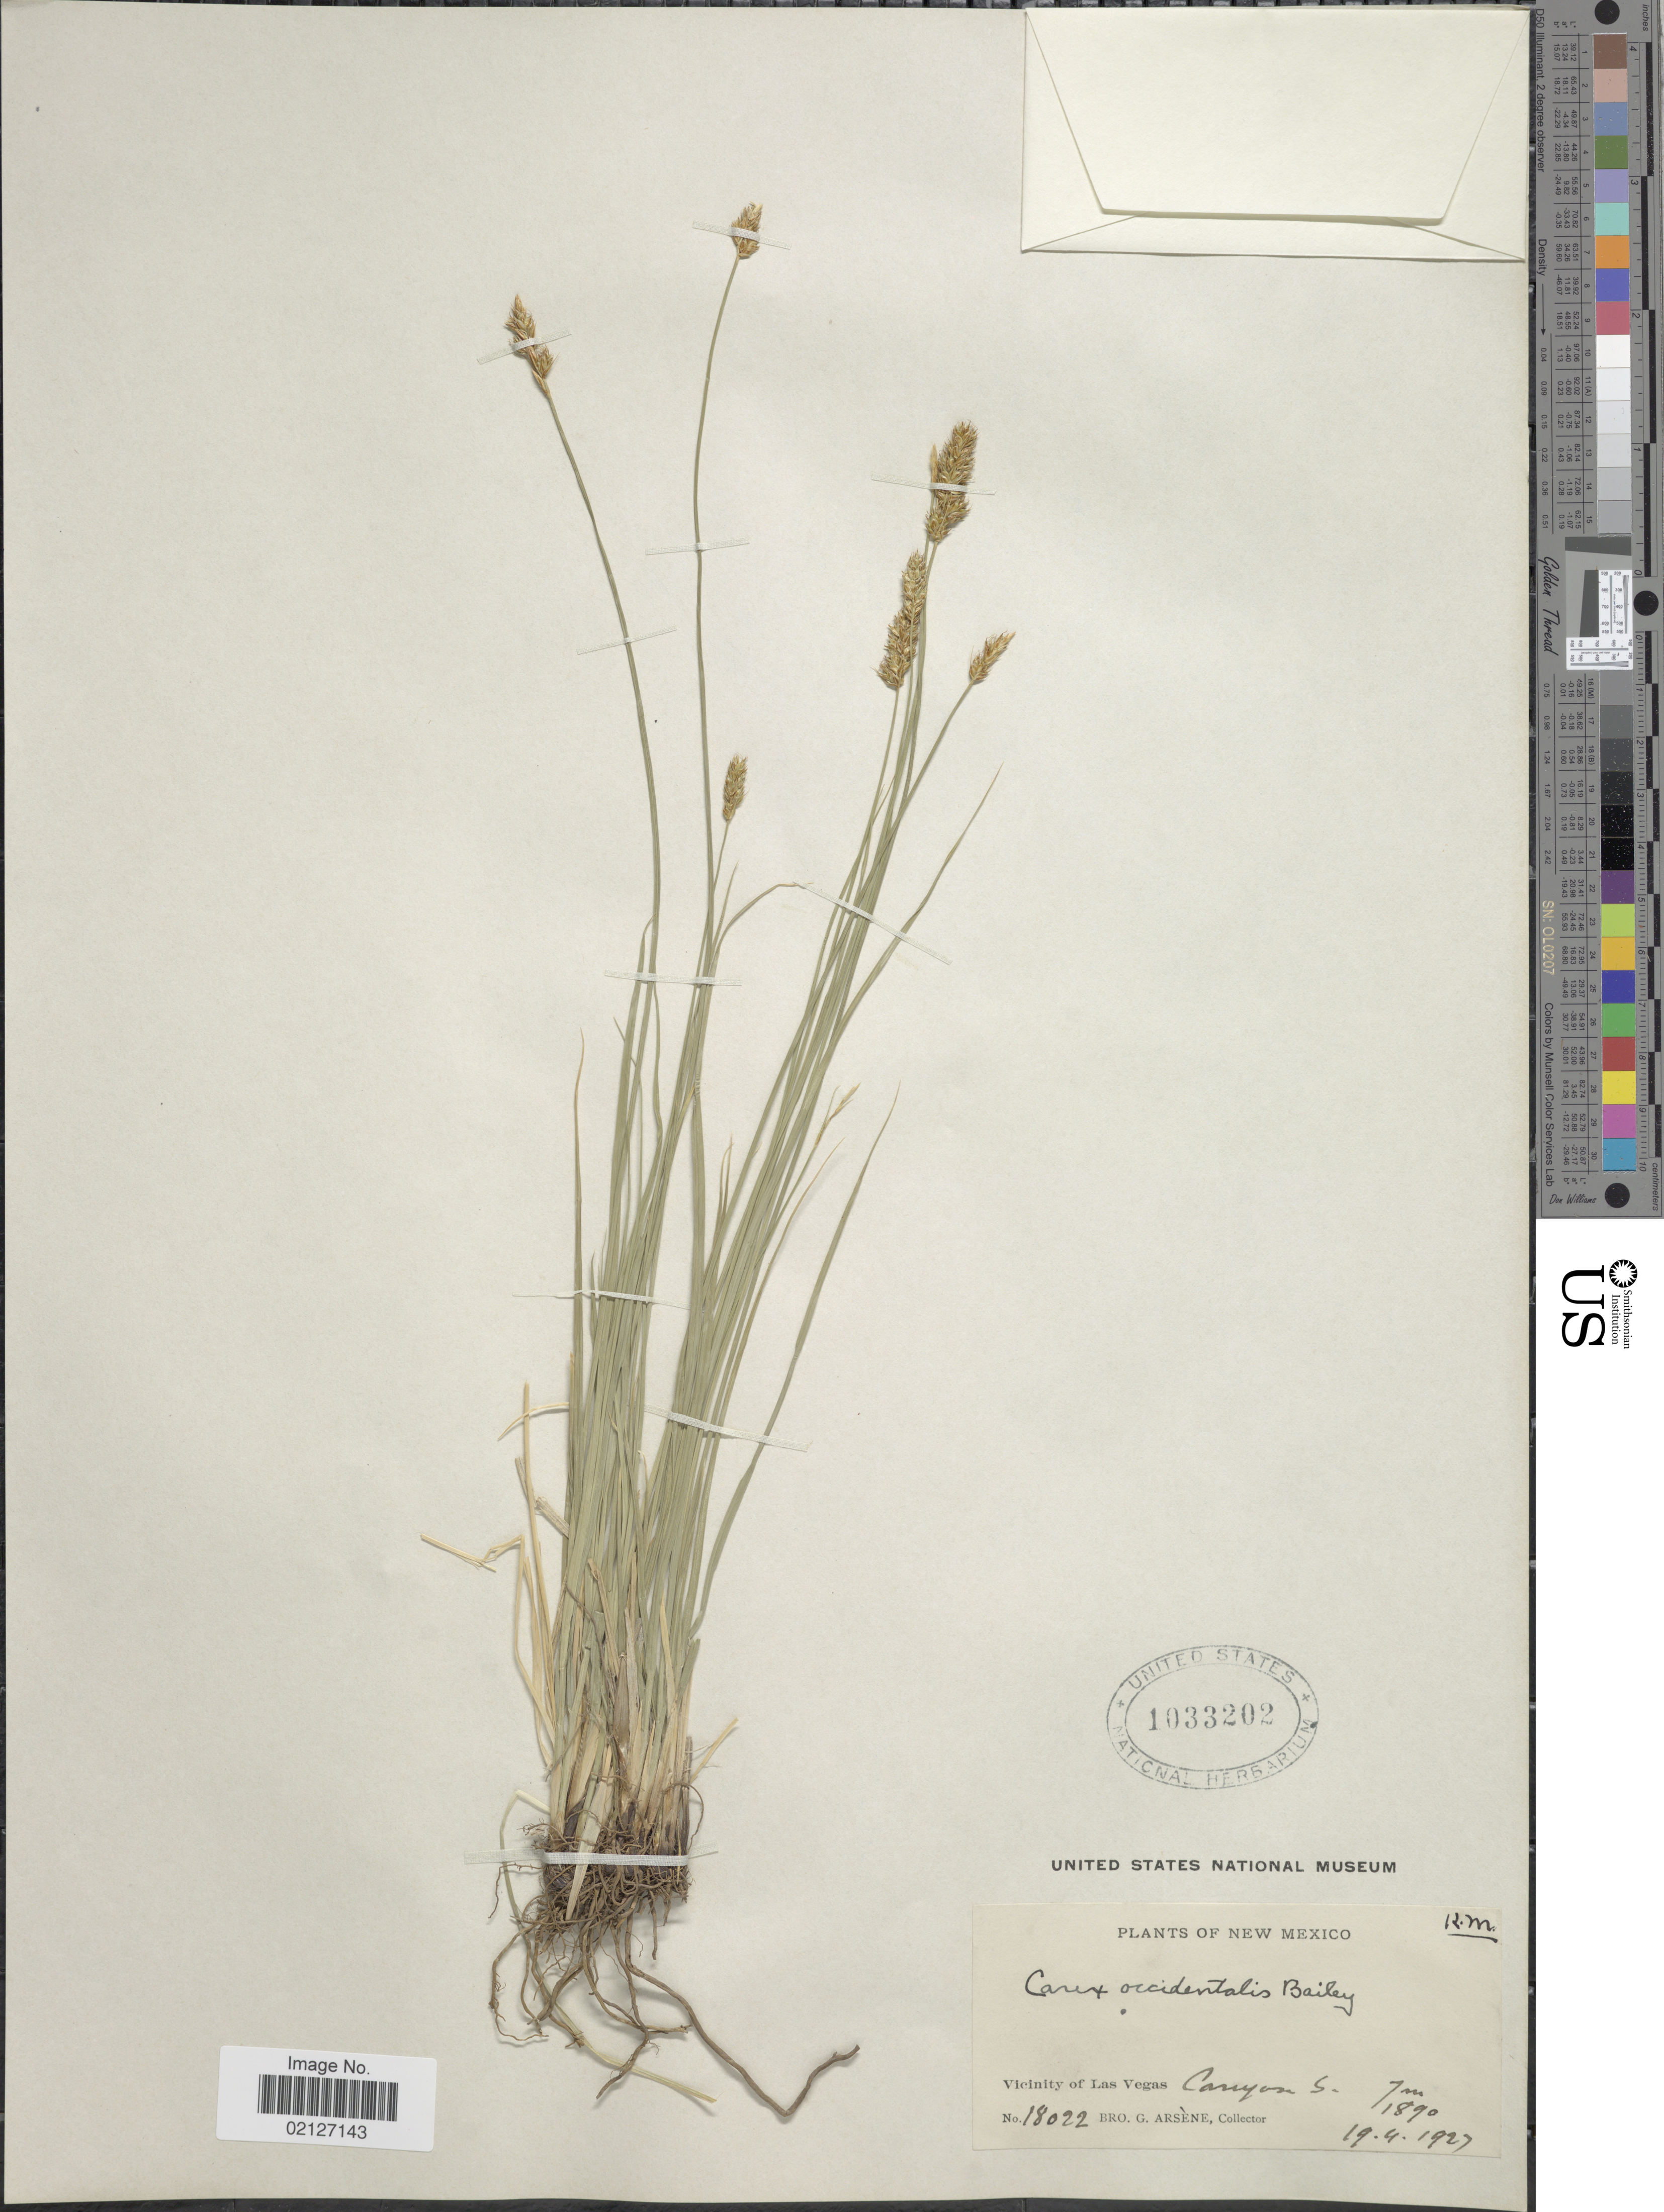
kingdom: Plantae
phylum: Tracheophyta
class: Liliopsida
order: Poales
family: Cyperaceae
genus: Carex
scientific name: Carex occidentalis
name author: L.H. Bailey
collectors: Bro. G. Arsène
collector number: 18022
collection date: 1927-04-19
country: United States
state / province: New Mexico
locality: Vicinity of Las Vegas, Canyon S. 7 mi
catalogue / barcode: US 1033202